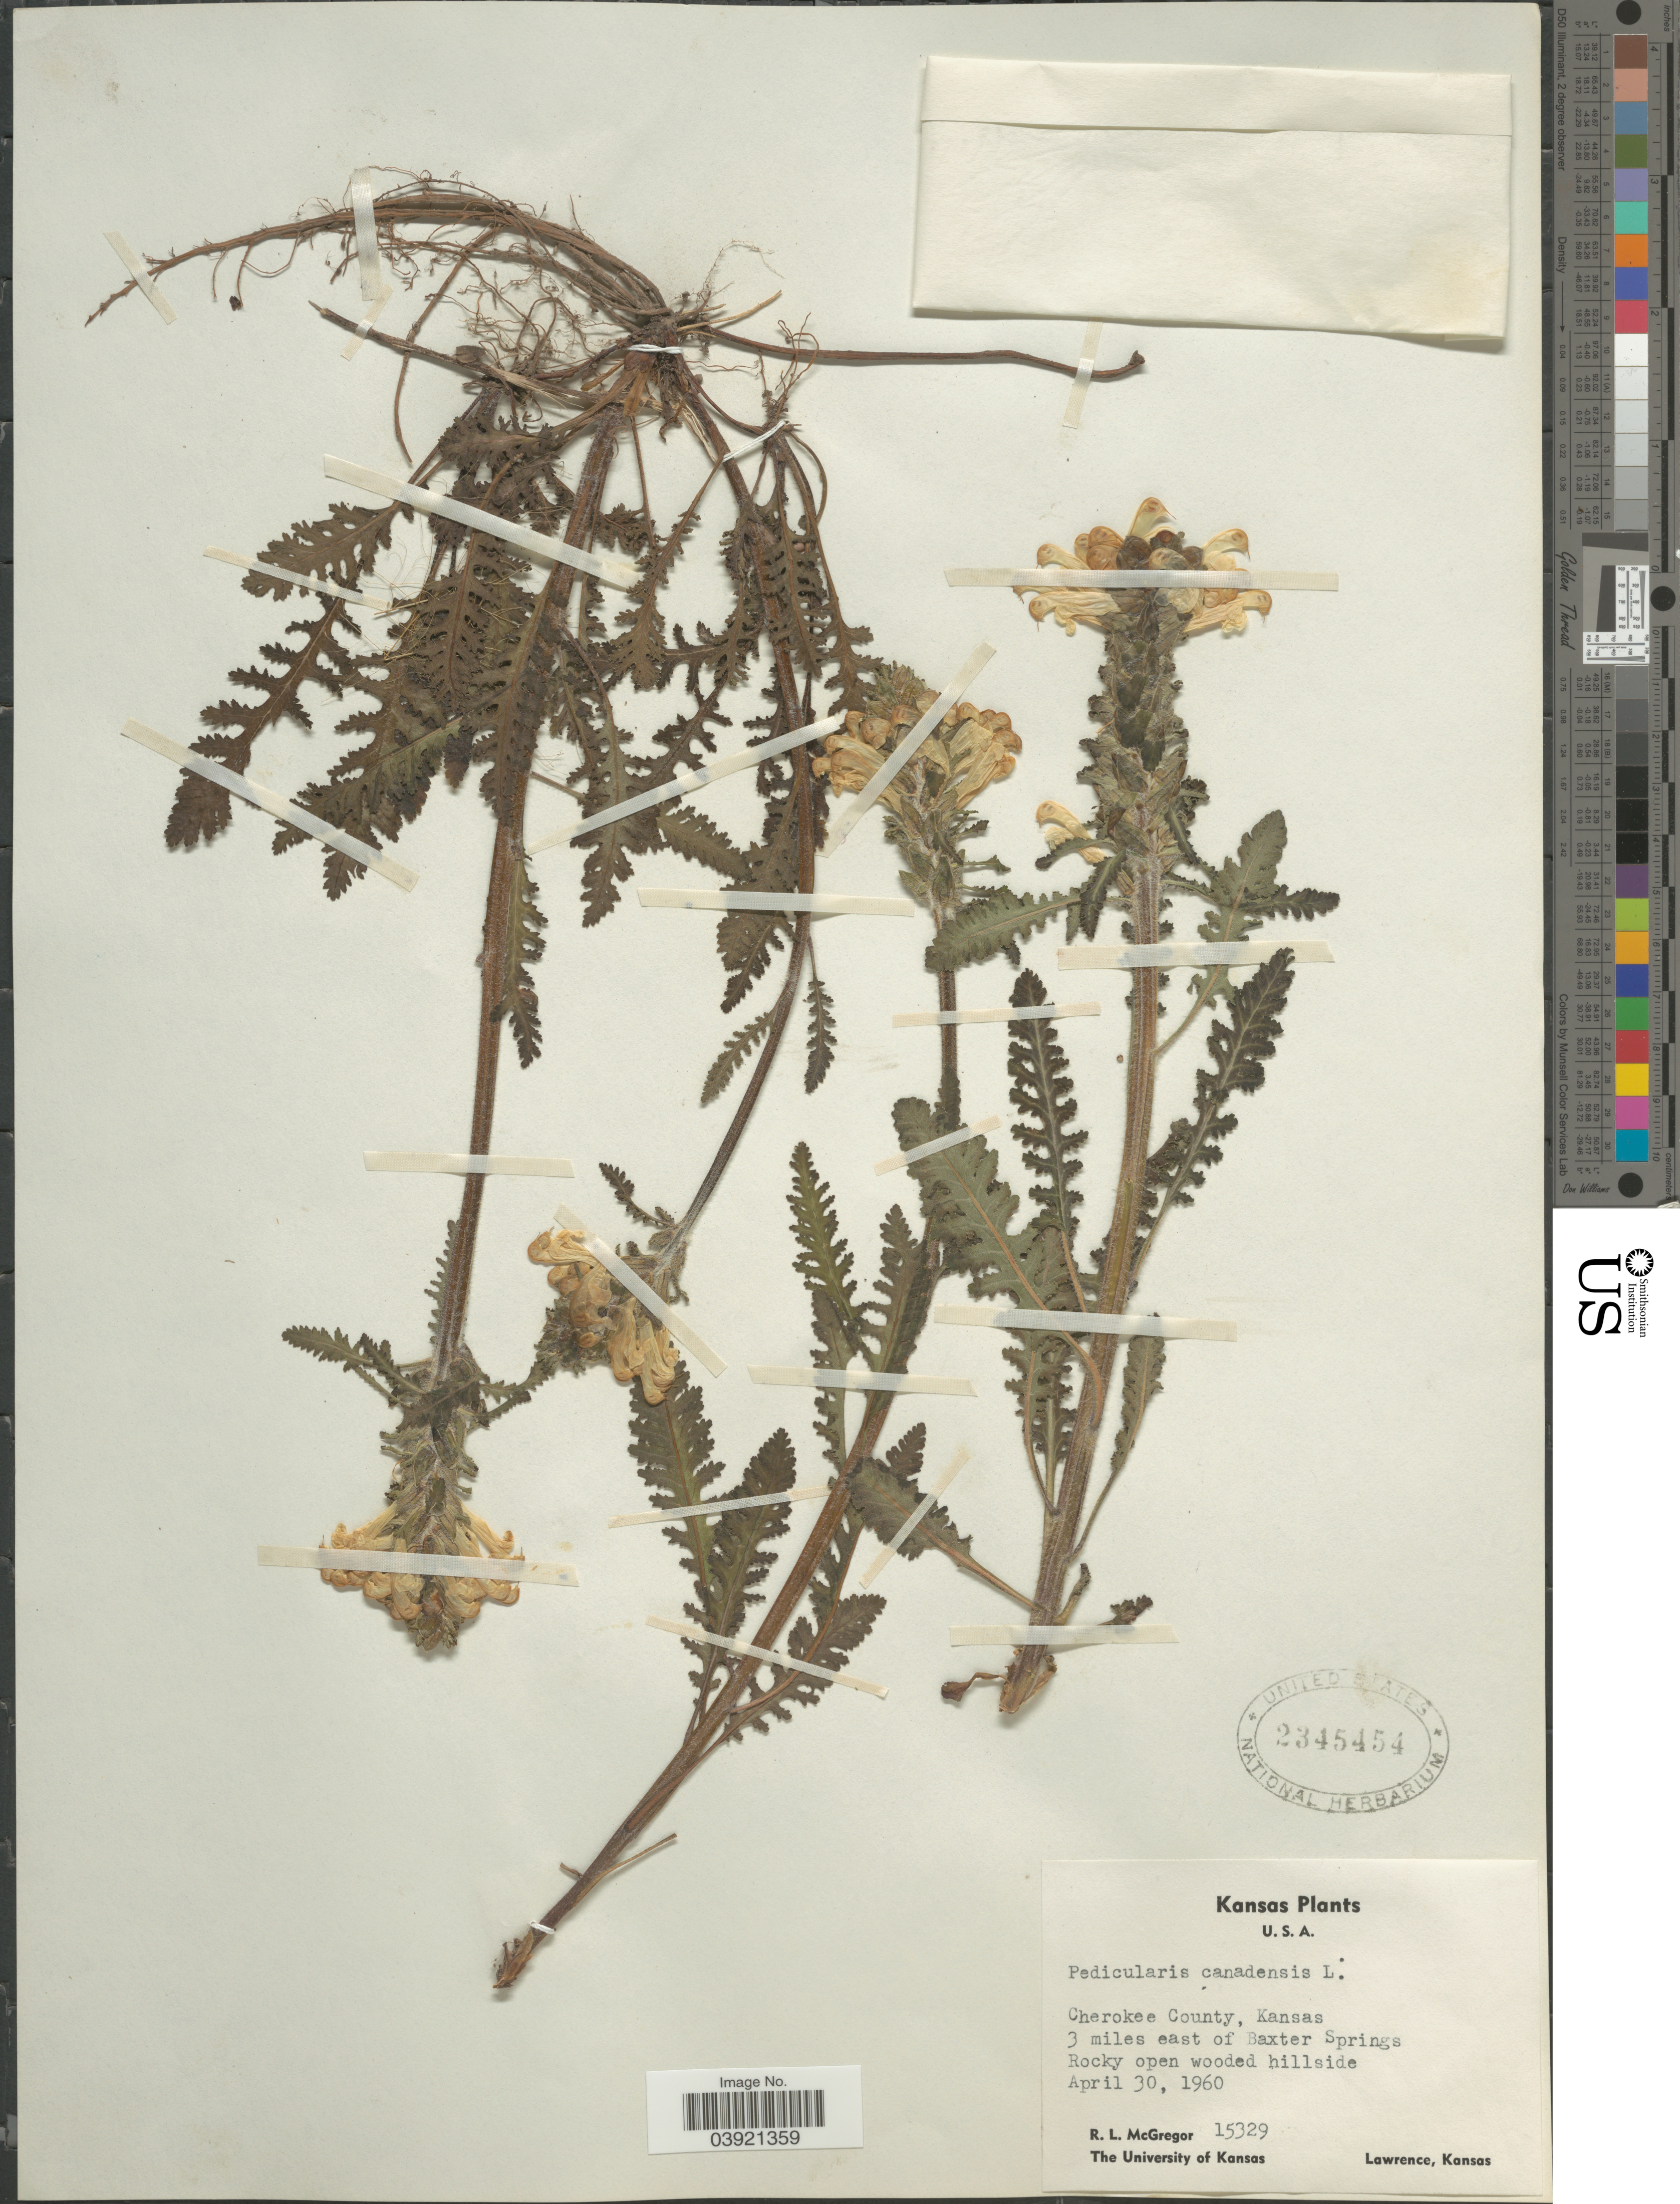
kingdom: Plantae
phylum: Tracheophyta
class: Magnoliopsida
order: Lamiales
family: Orobanchaceae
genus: Pedicularis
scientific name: Pedicularis canadensis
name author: L.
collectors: R. McGregor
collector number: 15329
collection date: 1960-04-30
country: United States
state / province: Kansas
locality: Cherokee County, 3 miles east of Baxter Springs Rocky open wooded hillside.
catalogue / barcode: US 2345454